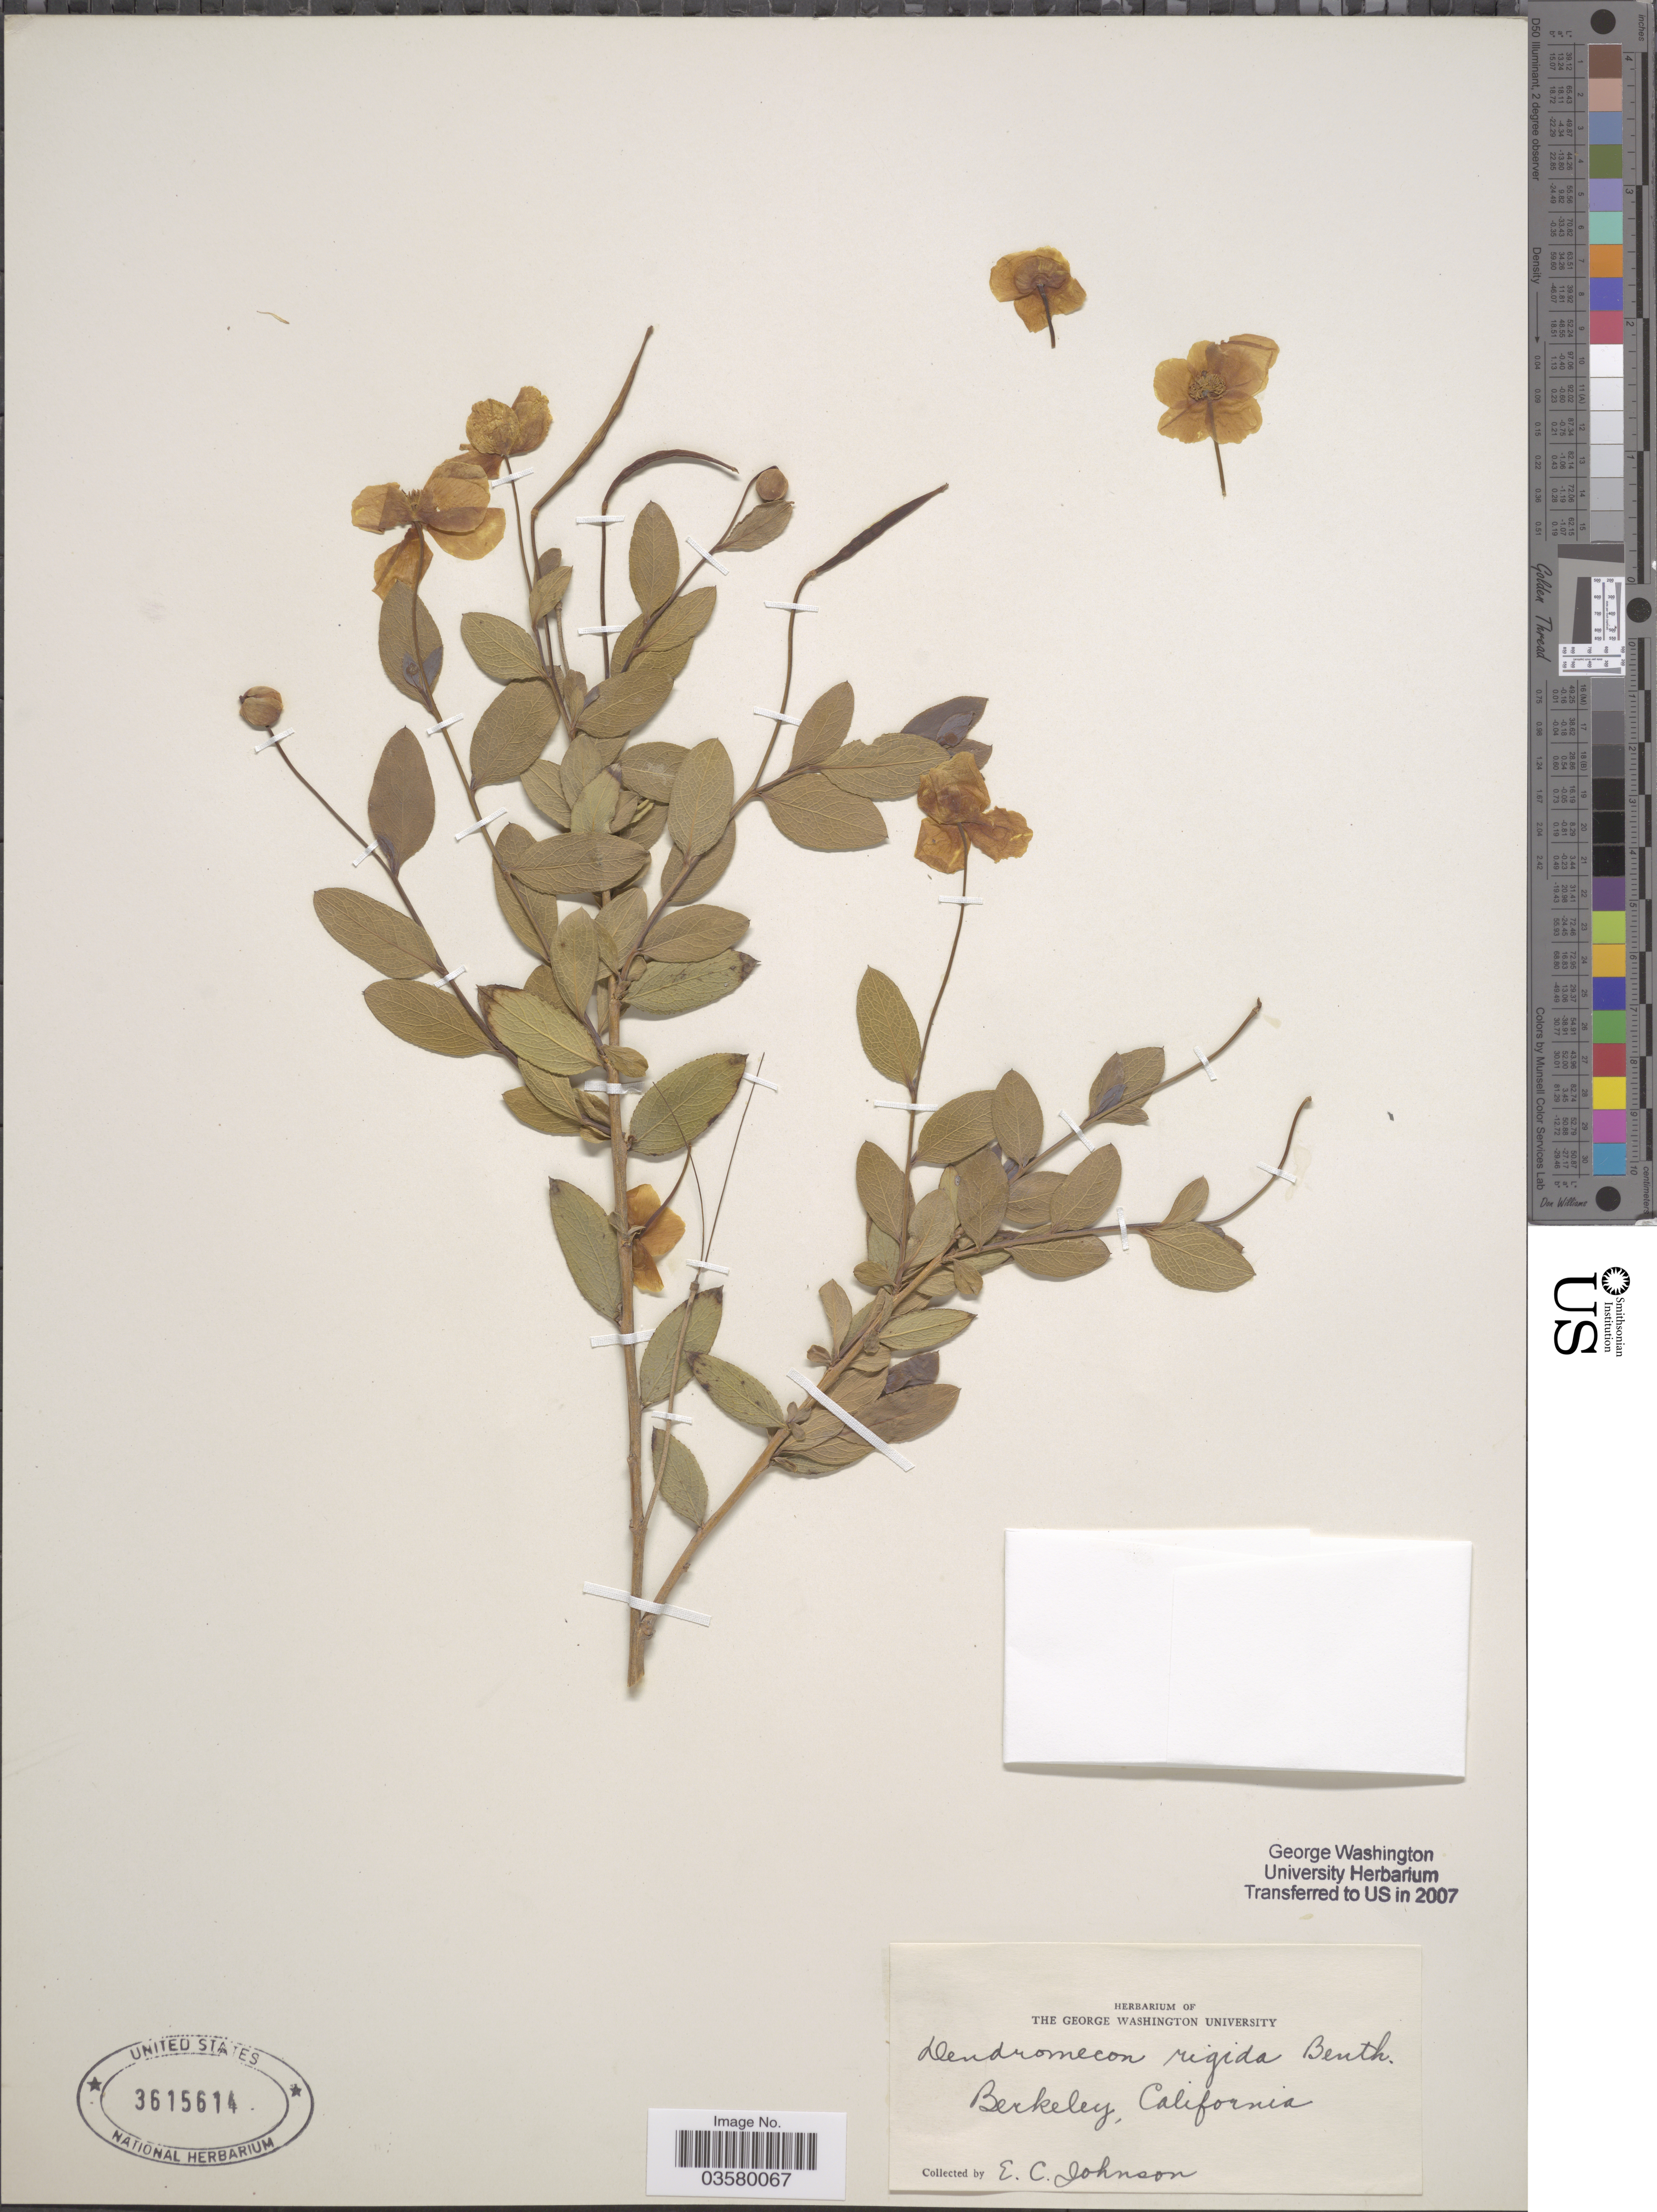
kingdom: Plantae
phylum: Tracheophyta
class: Magnoliopsida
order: Ranunculales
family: Papaveraceae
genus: Dendromecon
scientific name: Dendromecon rigida subsp. rigida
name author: Benth.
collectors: E. C. Johnson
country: United States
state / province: California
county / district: Alameda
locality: Berkeley.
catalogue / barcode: US 3615614